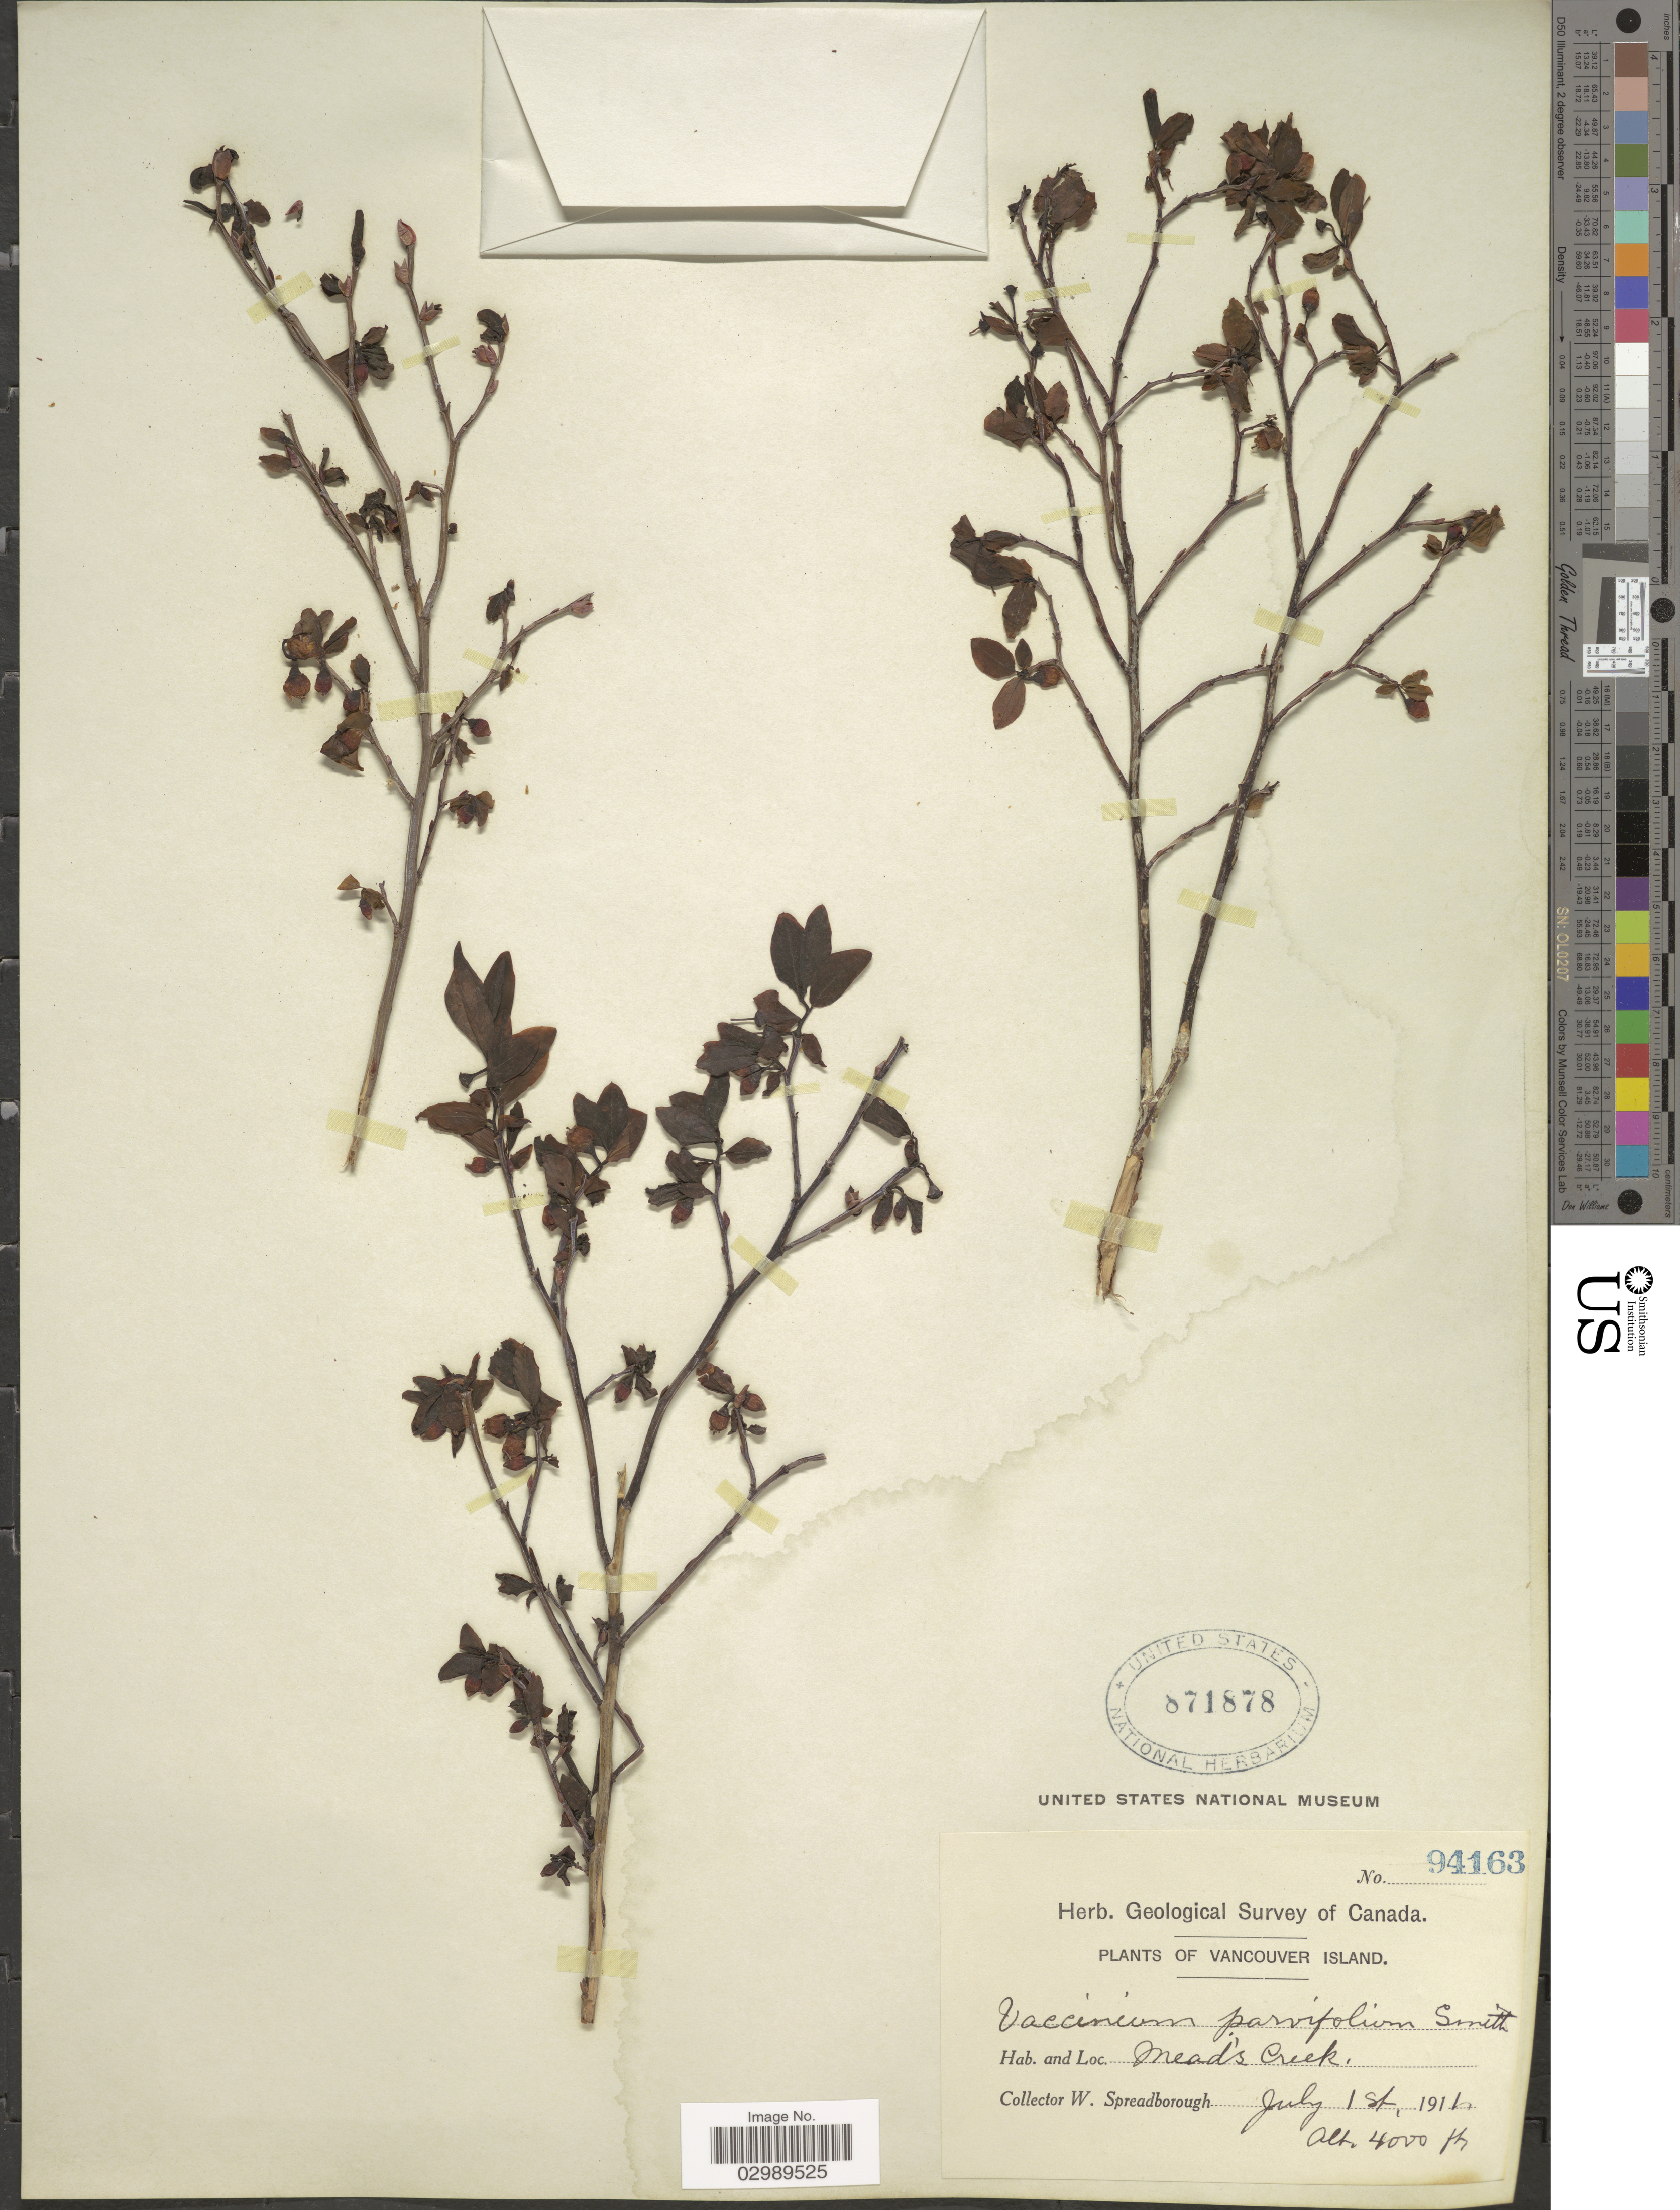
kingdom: Plantae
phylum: Tracheophyta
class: Magnoliopsida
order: Ericales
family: Ericaceae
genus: Vaccinium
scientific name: Vaccinium parvifolium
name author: Small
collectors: W. Spreadborough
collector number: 94163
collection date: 1911-07-01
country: Canada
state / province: British Columbia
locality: Vancouver Island, Mead's Creek.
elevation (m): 1219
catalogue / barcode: US 871878